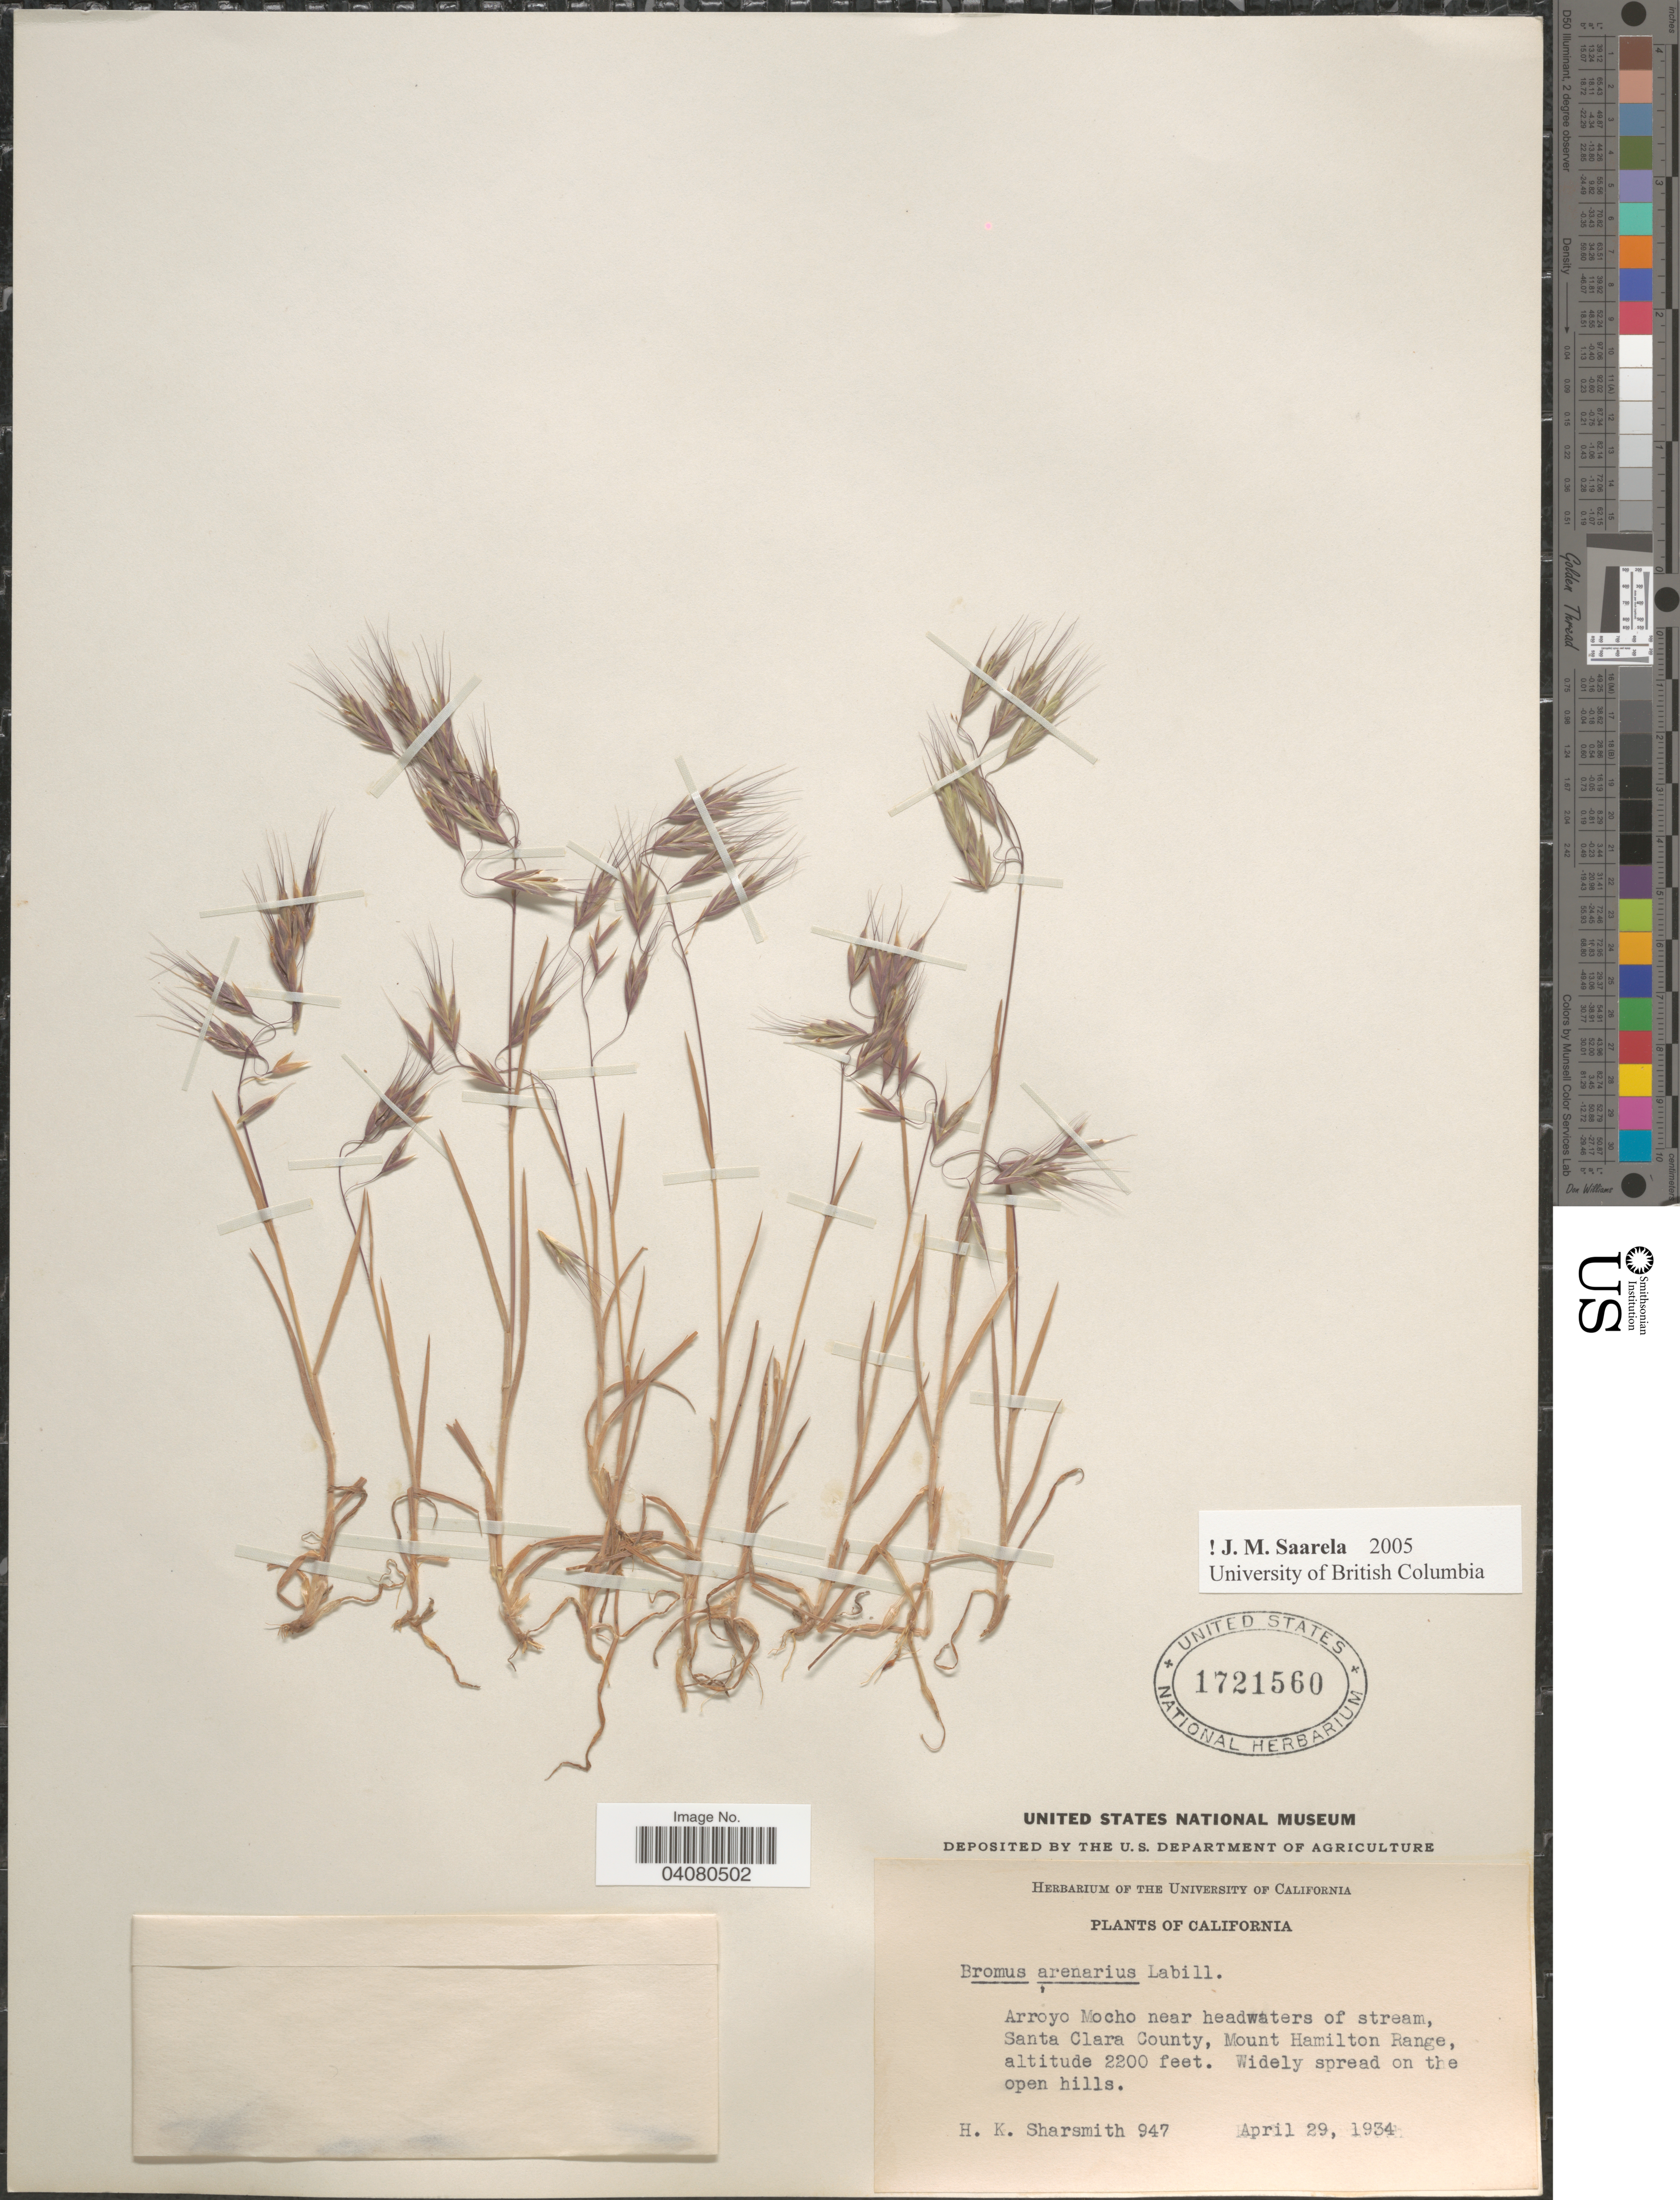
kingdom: Plantae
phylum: Tracheophyta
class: Liliopsida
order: Poales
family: Poaceae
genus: Bromus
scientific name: Bromus arizonicus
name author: (Shear) Stebbins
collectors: H. Sharsmith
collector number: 947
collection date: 1934-04-29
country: United States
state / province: California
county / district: Santa Clara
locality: Arroyo Mocho near headwaters of stream, Santa Clara County, Mount Hamilton Range.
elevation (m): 671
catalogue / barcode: US 1721560